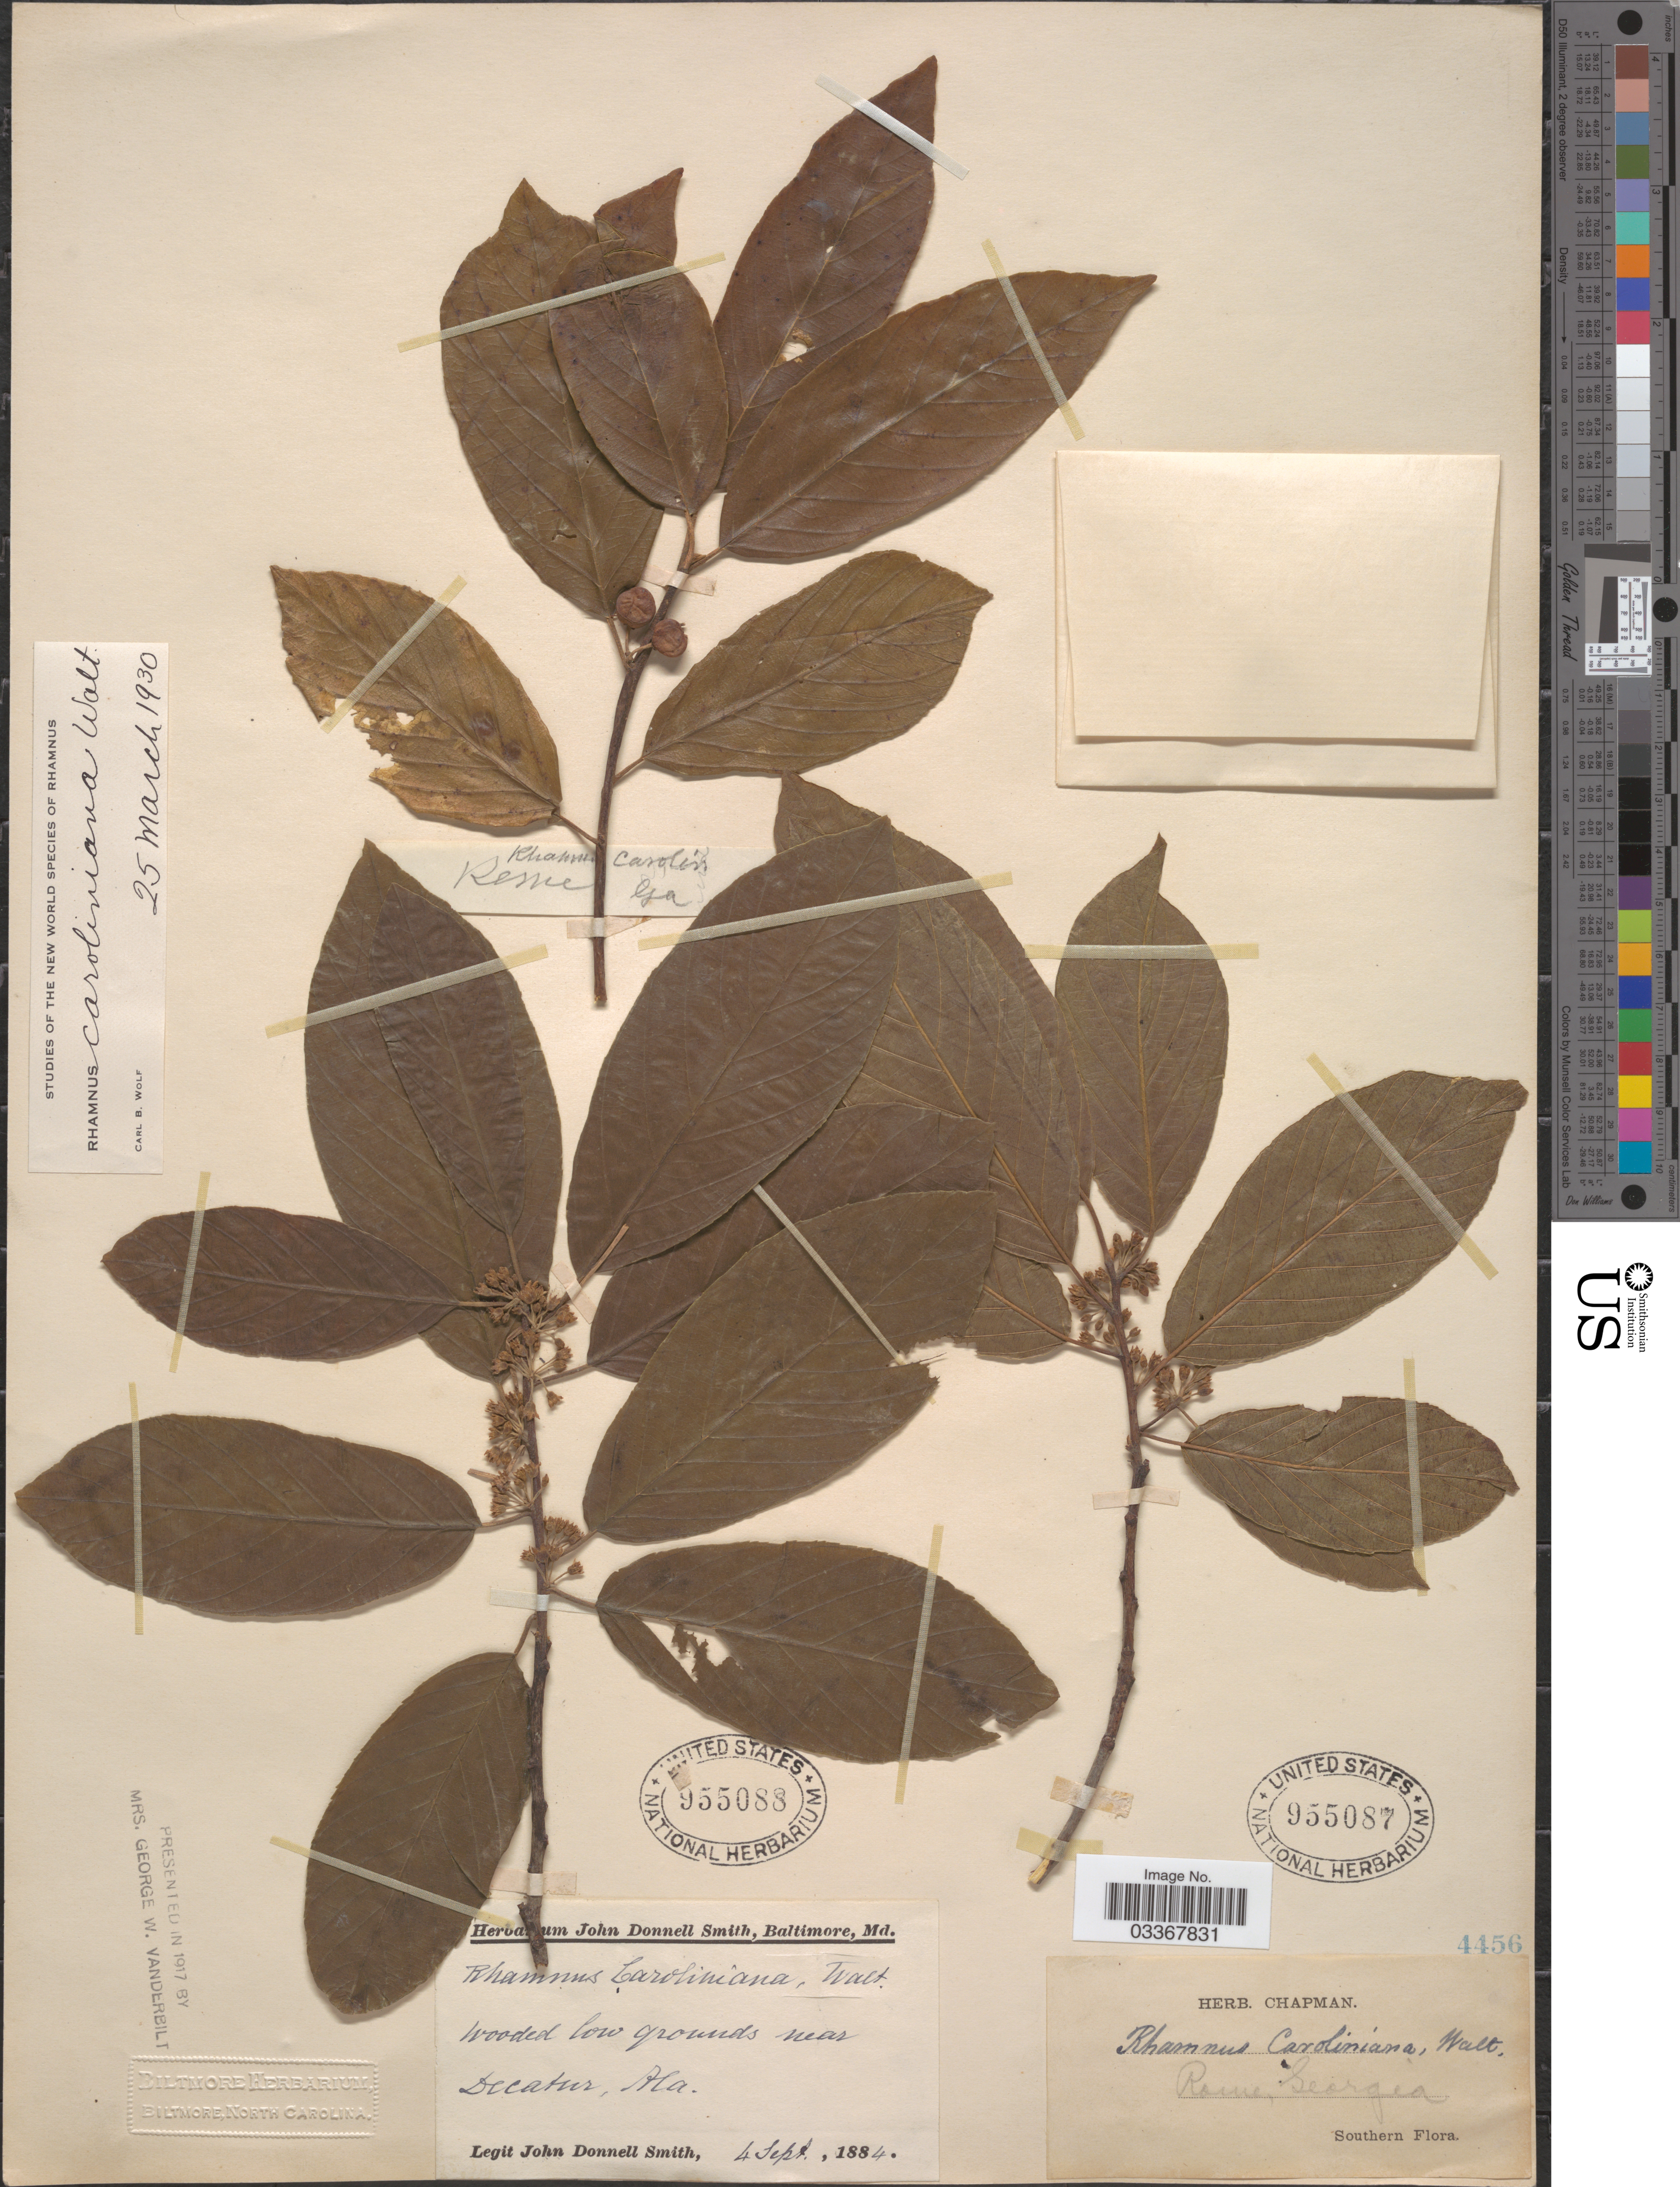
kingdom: Plantae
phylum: Tracheophyta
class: Magnoliopsida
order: Rosales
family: Rhamnaceae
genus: Frangula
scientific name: Frangula caroliniana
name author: (Walter) A. Gray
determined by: Strong, Mark T., (BOT), Smithsonian Institution - National Museum of Natural History (UNITED STATES)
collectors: ex herb. Chapman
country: United States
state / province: Georgia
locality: Rome, Southern.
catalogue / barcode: US 955087-2